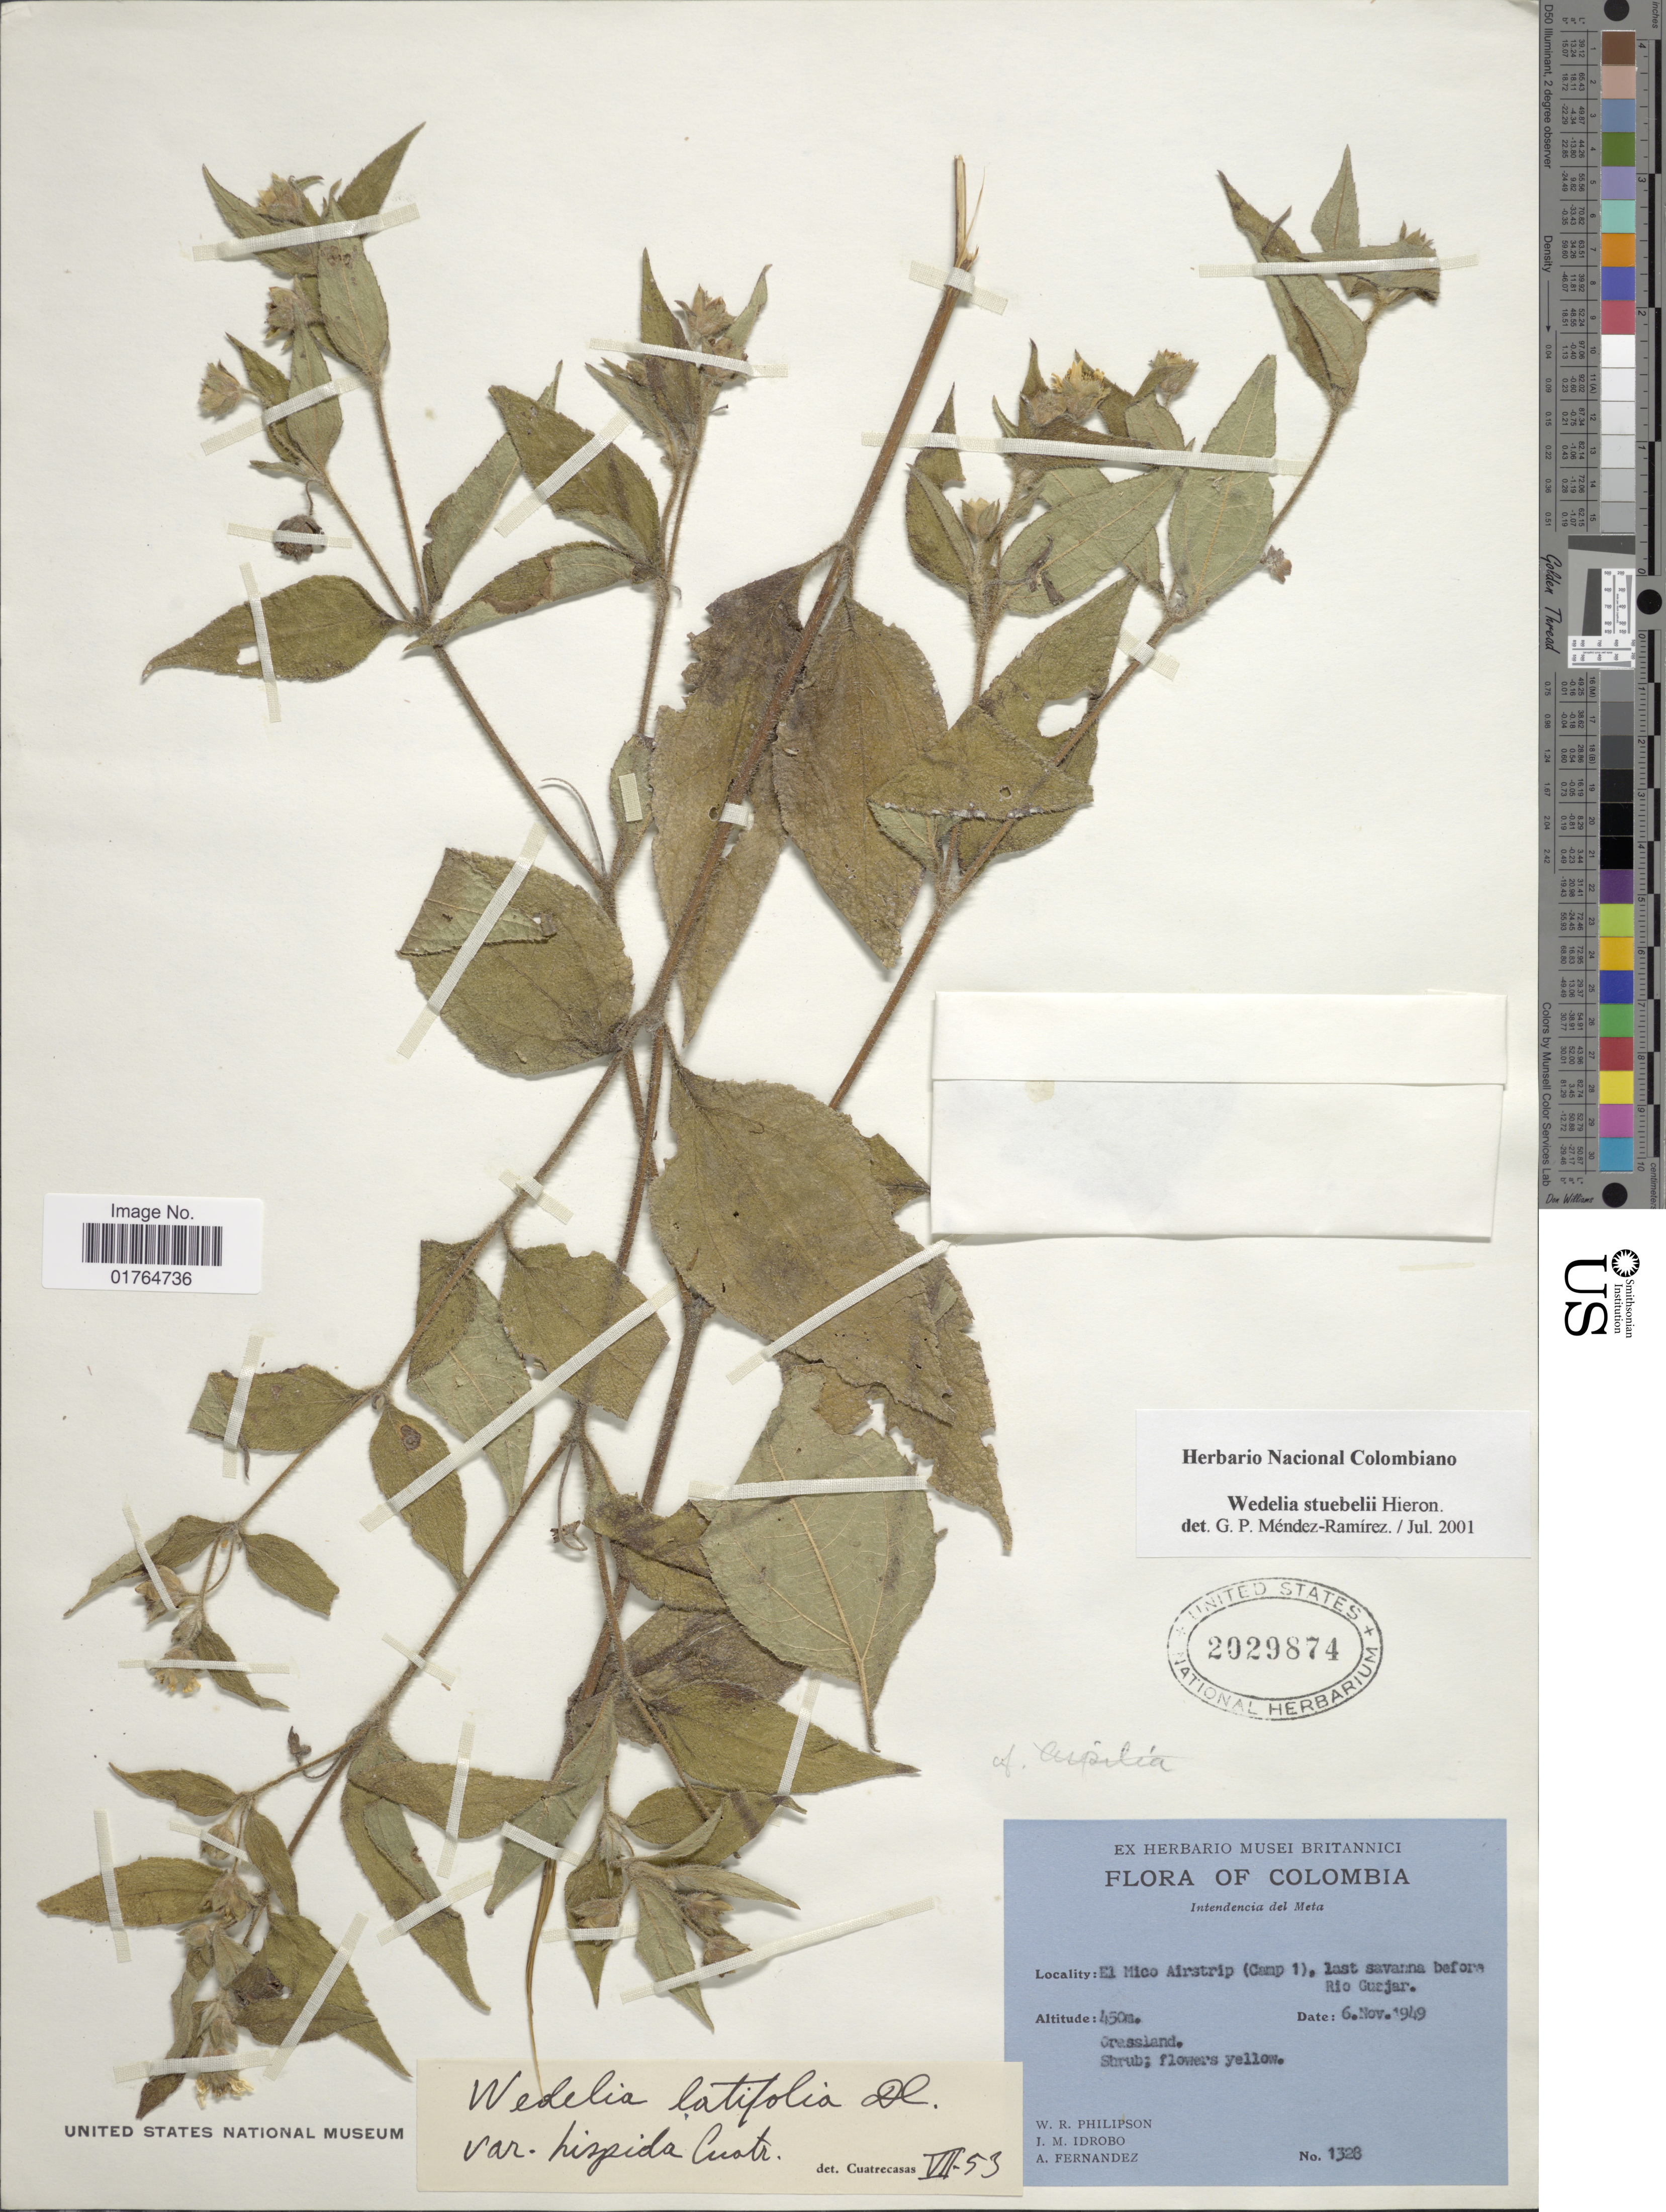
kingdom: Plantae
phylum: Tracheophyta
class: Magnoliopsida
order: Asterales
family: Asteraceae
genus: Wedelia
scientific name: Wedelia stubelii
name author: Hieron.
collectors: W. R. Philipson, I. Idrobo & A. Fernandez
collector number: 1328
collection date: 1949-11-06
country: Colombia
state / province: Meta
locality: El Mico Airstrip (Camp 1) last savanna before Rio Guejar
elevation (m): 450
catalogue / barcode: US 2029874